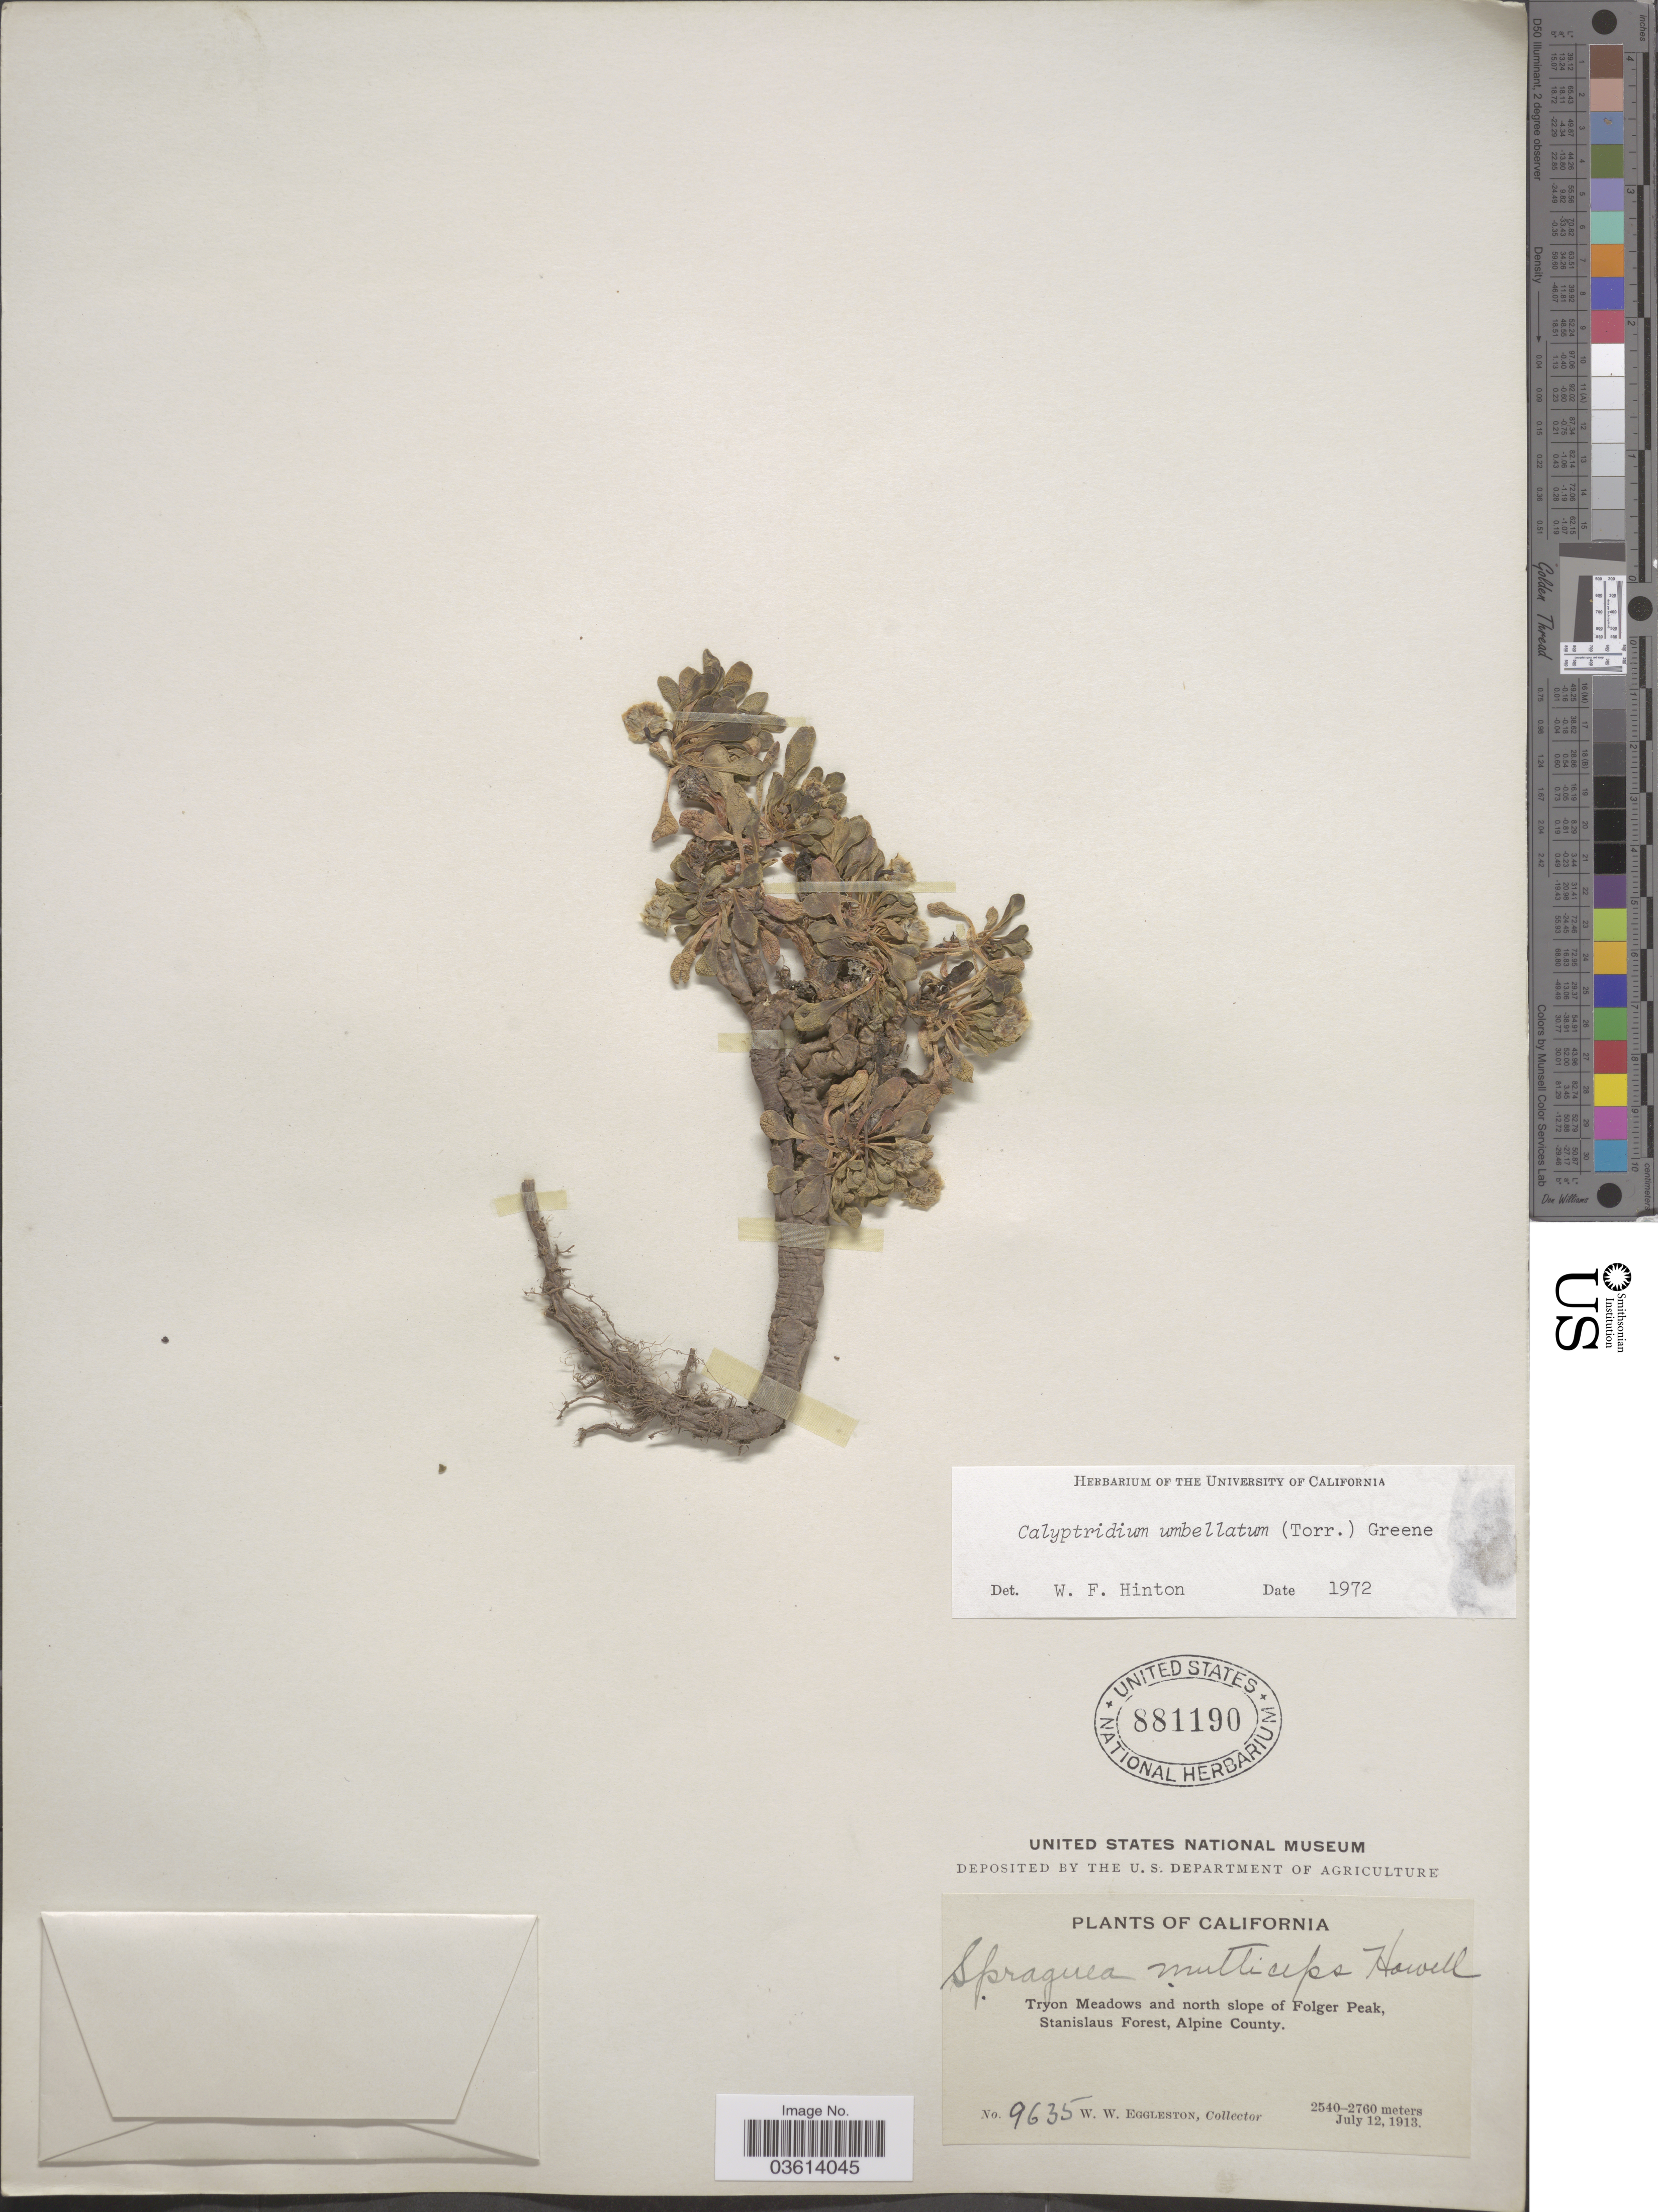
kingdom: Plantae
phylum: Tracheophyta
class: Magnoliopsida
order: Caryophyllales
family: Montiaceae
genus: Calyptridium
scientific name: Calyptridium umbellatum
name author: (Torr.) Greene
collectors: W. W. Eggleston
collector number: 9635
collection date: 1913-07-12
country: United States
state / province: California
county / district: Alpine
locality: Tryon Meadows and north slope of Folger Peak, Stanislaus Forest, Alpine County.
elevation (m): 2540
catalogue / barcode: US 881190